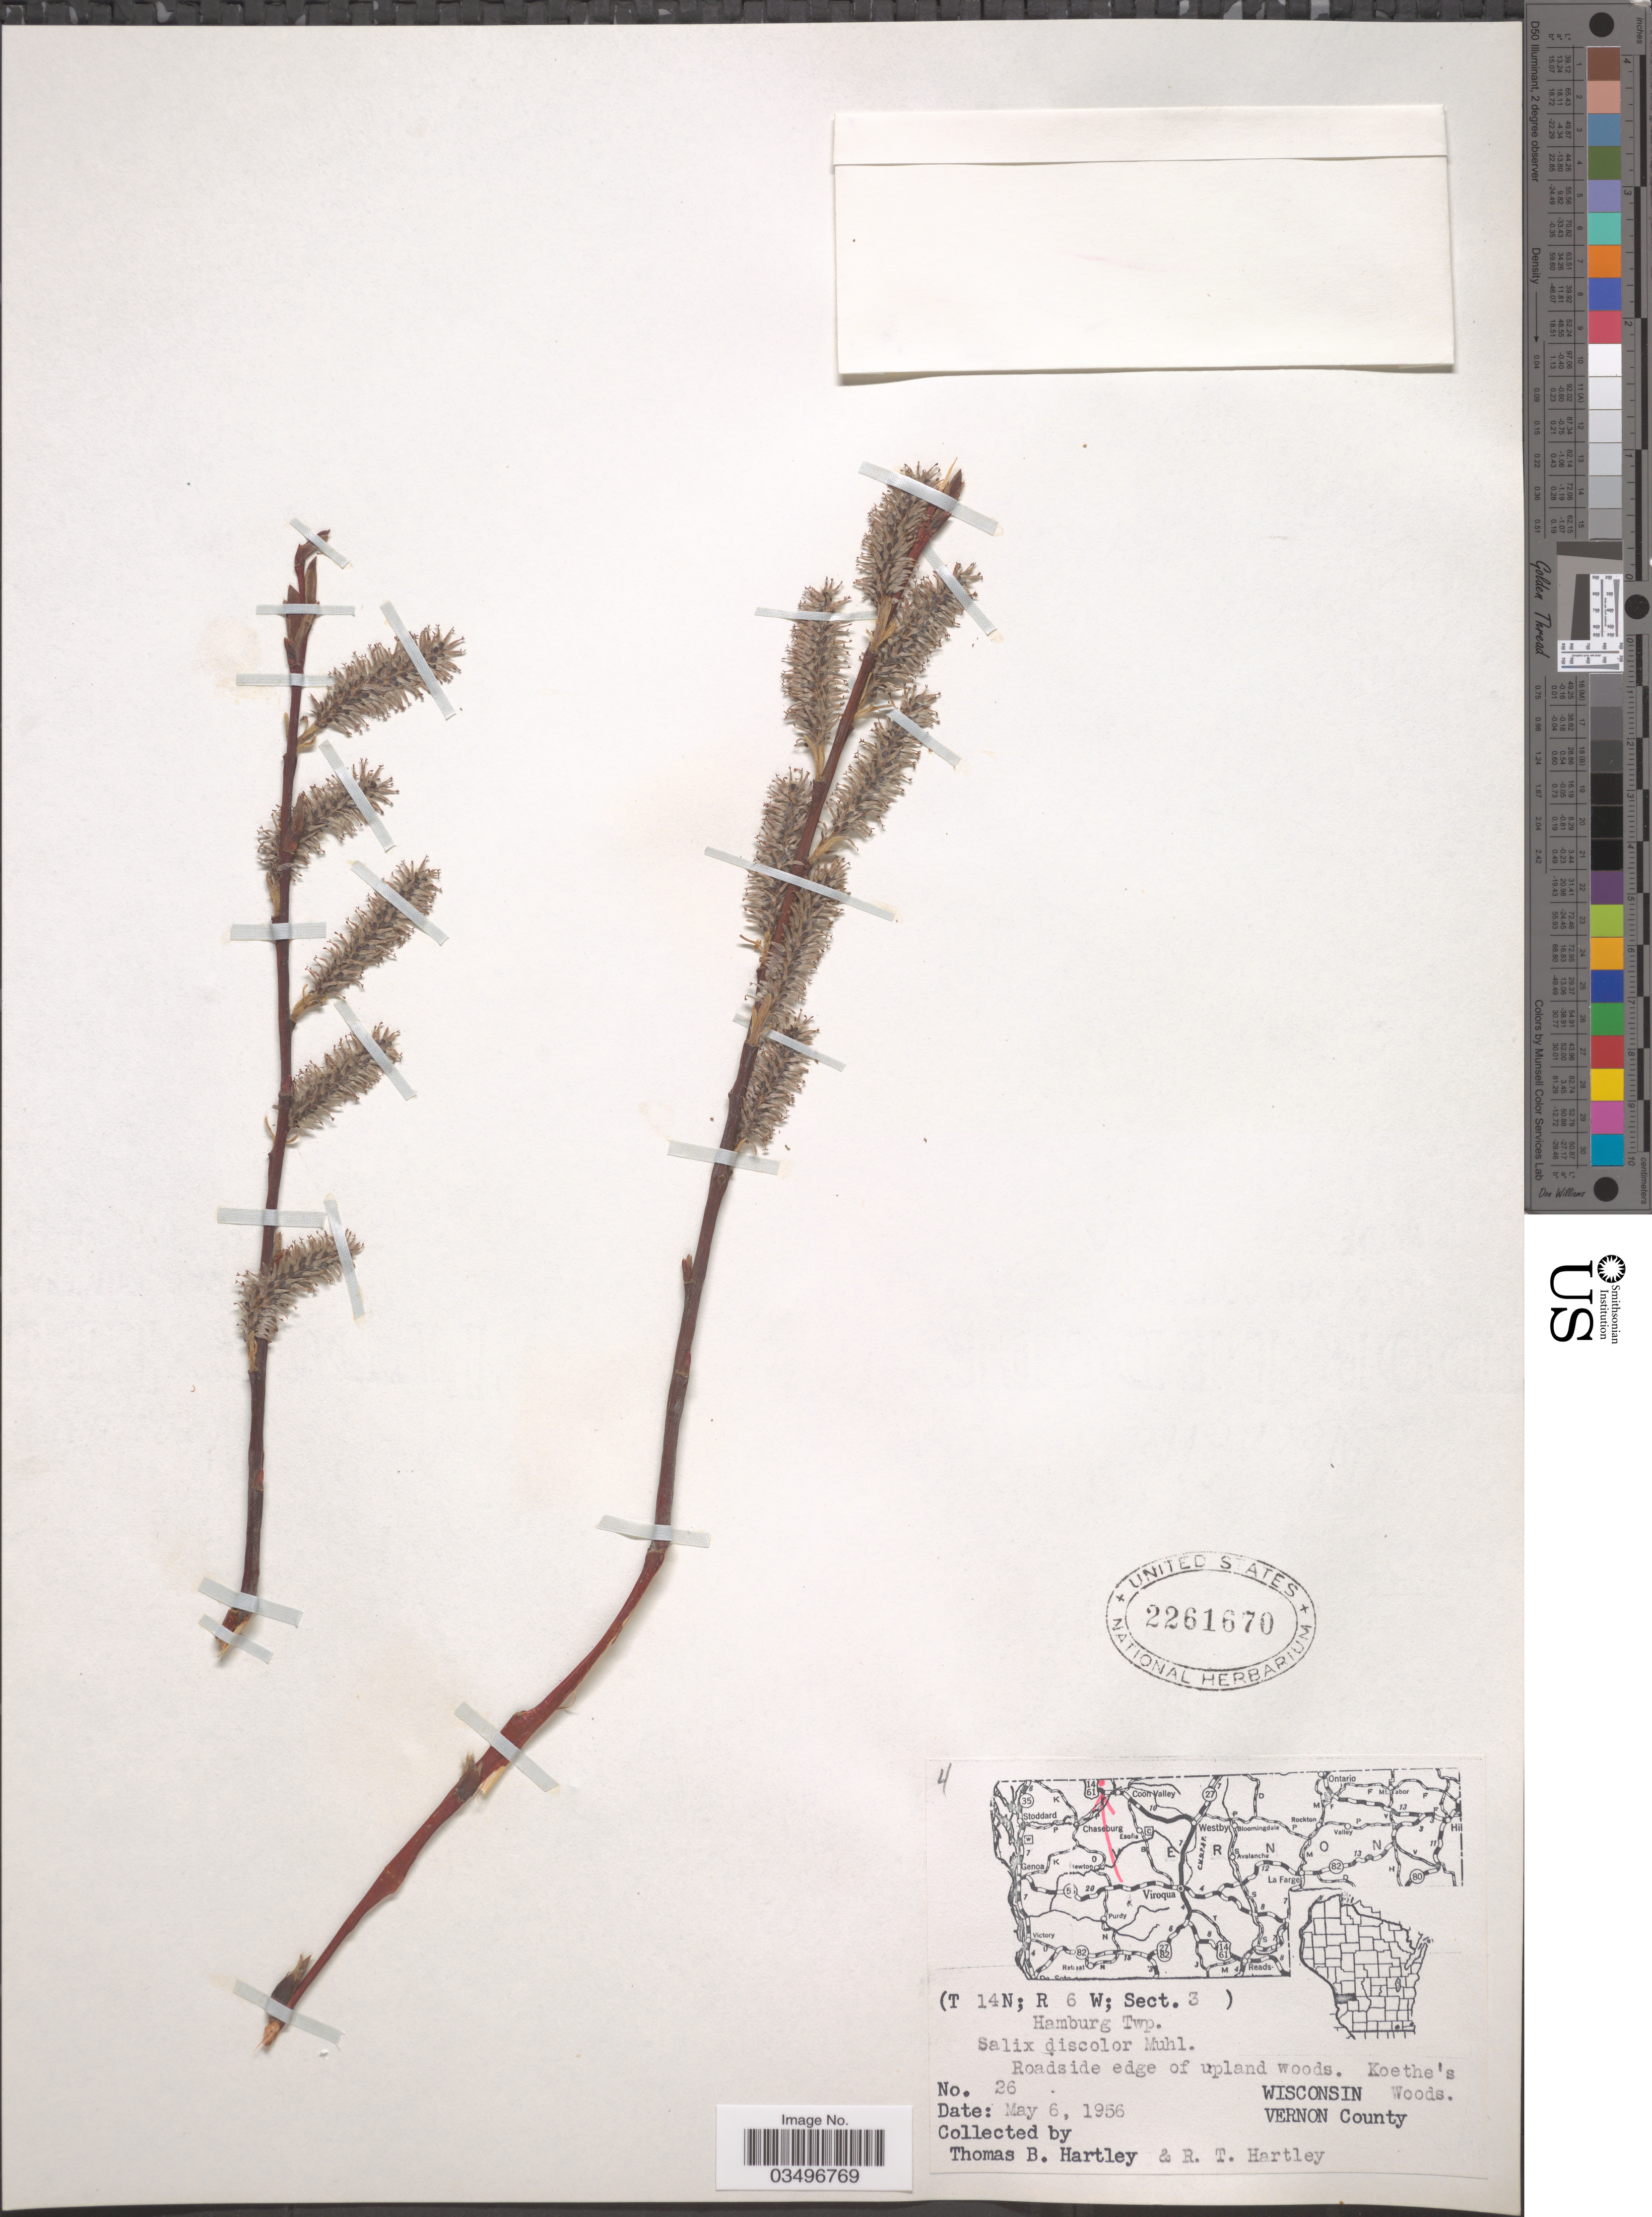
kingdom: Plantae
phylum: Tracheophyta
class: Magnoliopsida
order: Malpighiales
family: Salicaceae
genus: Salix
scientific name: Salix discolor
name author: Muhl.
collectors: T. Hartley & R. T. Hartley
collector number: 26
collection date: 1956-05-06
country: United States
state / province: Wisconsin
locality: (T 14 N; R 6 W; Sect. 3) Hamburg Twp. Roadside edge of upland woods. Koethe's Woods. Vernon County.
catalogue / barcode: US 2261670